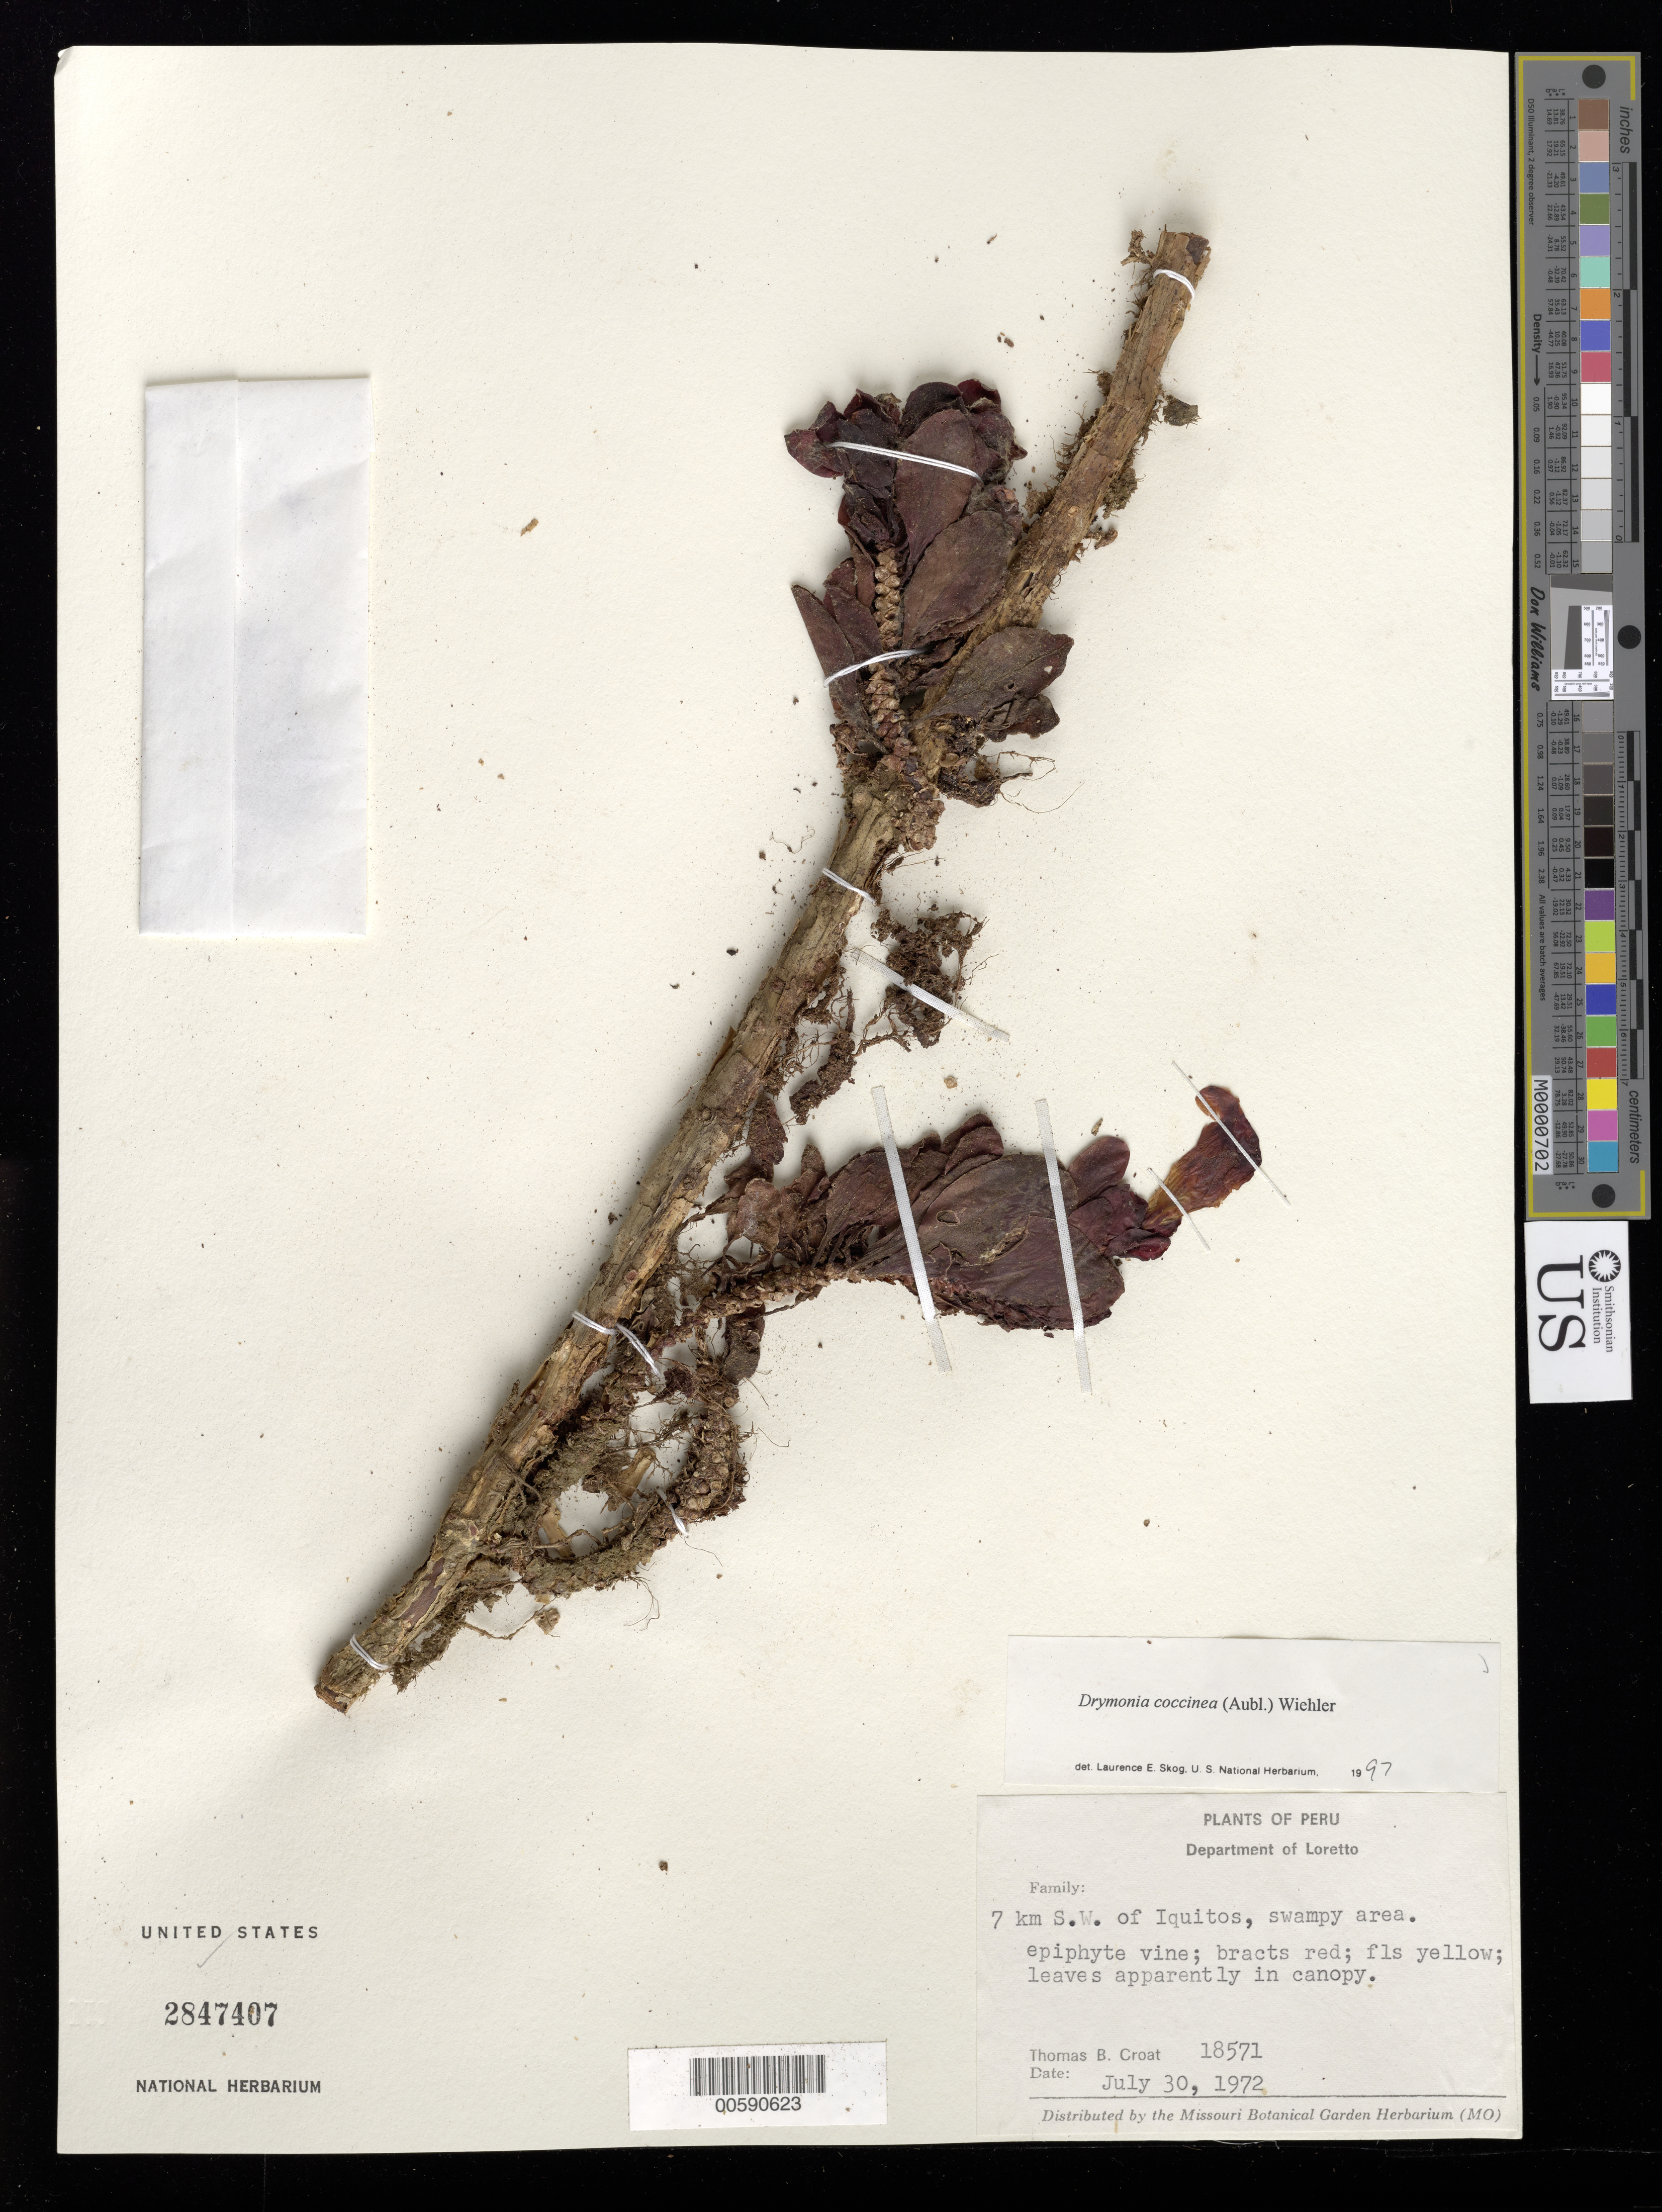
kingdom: Plantae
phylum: Tracheophyta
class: Magnoliopsida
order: Lamiales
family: Gesneriaceae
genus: Drymonia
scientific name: Drymonia coccinea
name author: (Aubl.) Wiehler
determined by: Skog, Laurence E.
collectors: T. B. Croat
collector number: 18571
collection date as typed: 30 Jul 1972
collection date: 1972-07-30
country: Peru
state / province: Loreto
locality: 7 km SW of Iquitos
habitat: Swampy area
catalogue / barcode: US 2847407